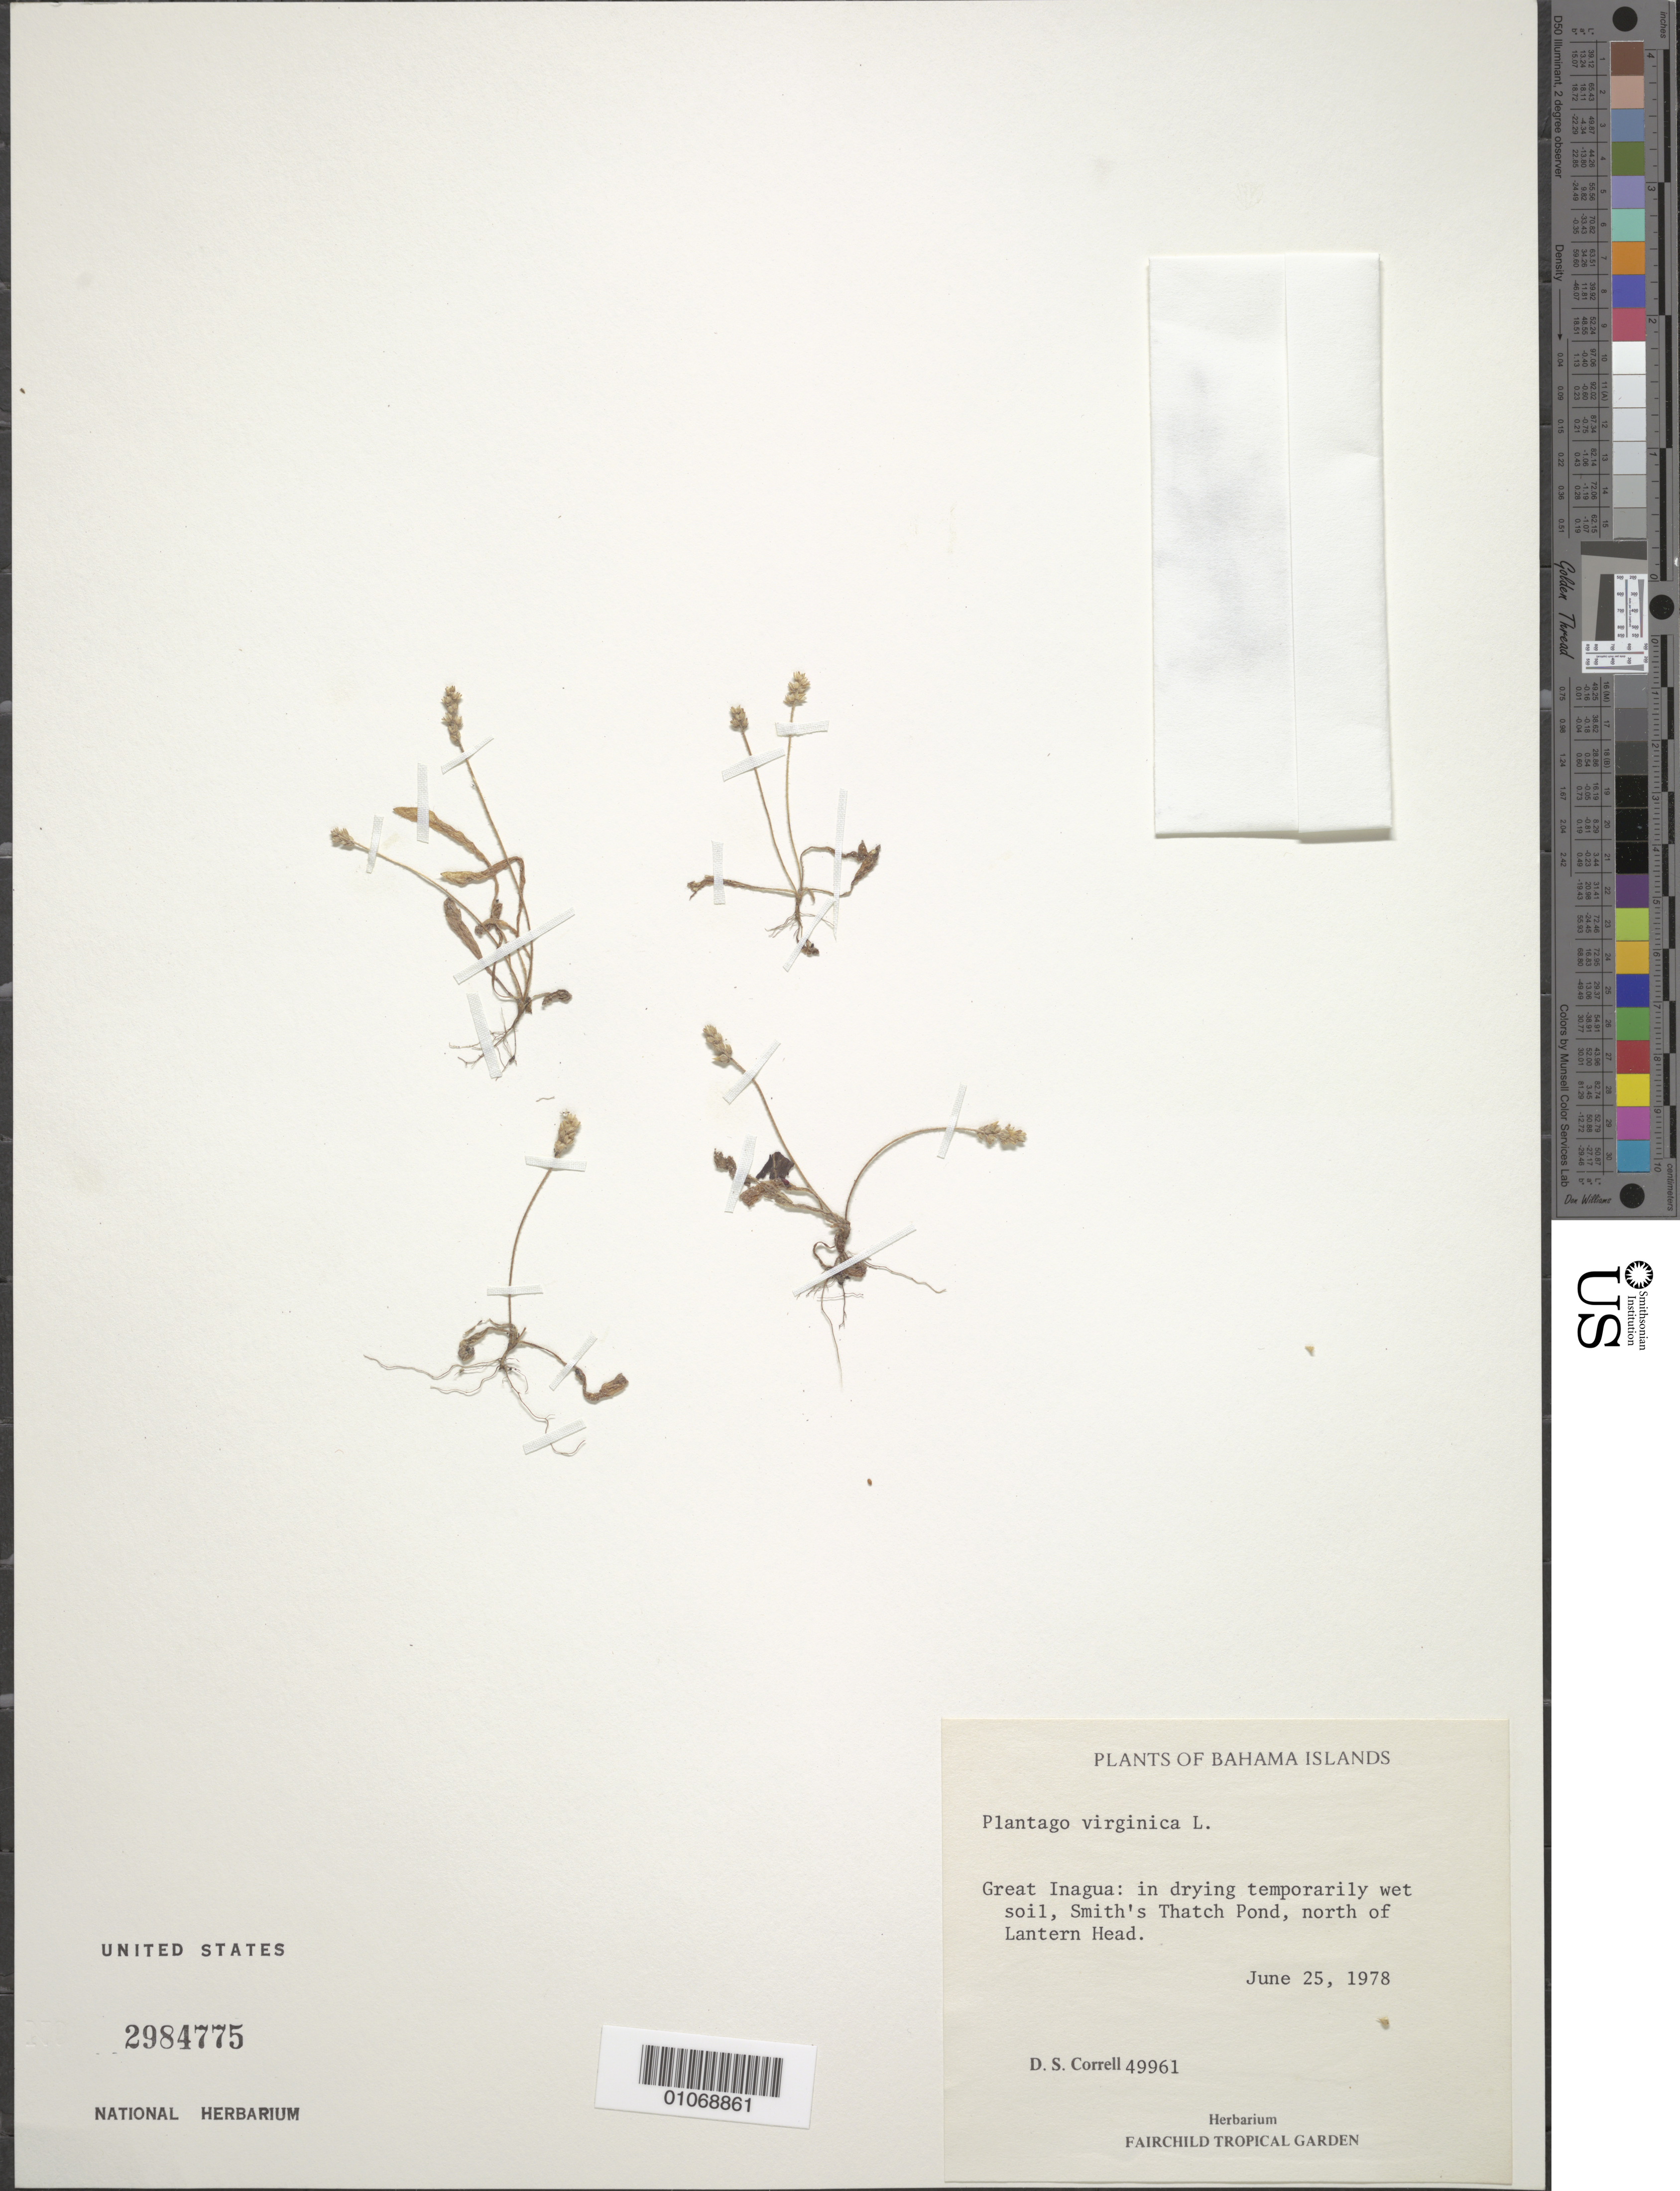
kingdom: Plantae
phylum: Tracheophyta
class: Magnoliopsida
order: Lamiales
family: Plantaginaceae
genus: Plantago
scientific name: Plantago virginica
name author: L.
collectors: D. S. Correll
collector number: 49961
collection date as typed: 25 Jun 1978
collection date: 1978-06-25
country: Bahamas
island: Great Inagua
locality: In drying temporarily wet soil, Smith's Thatch Pond, north of Lantern head.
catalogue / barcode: US 2984775